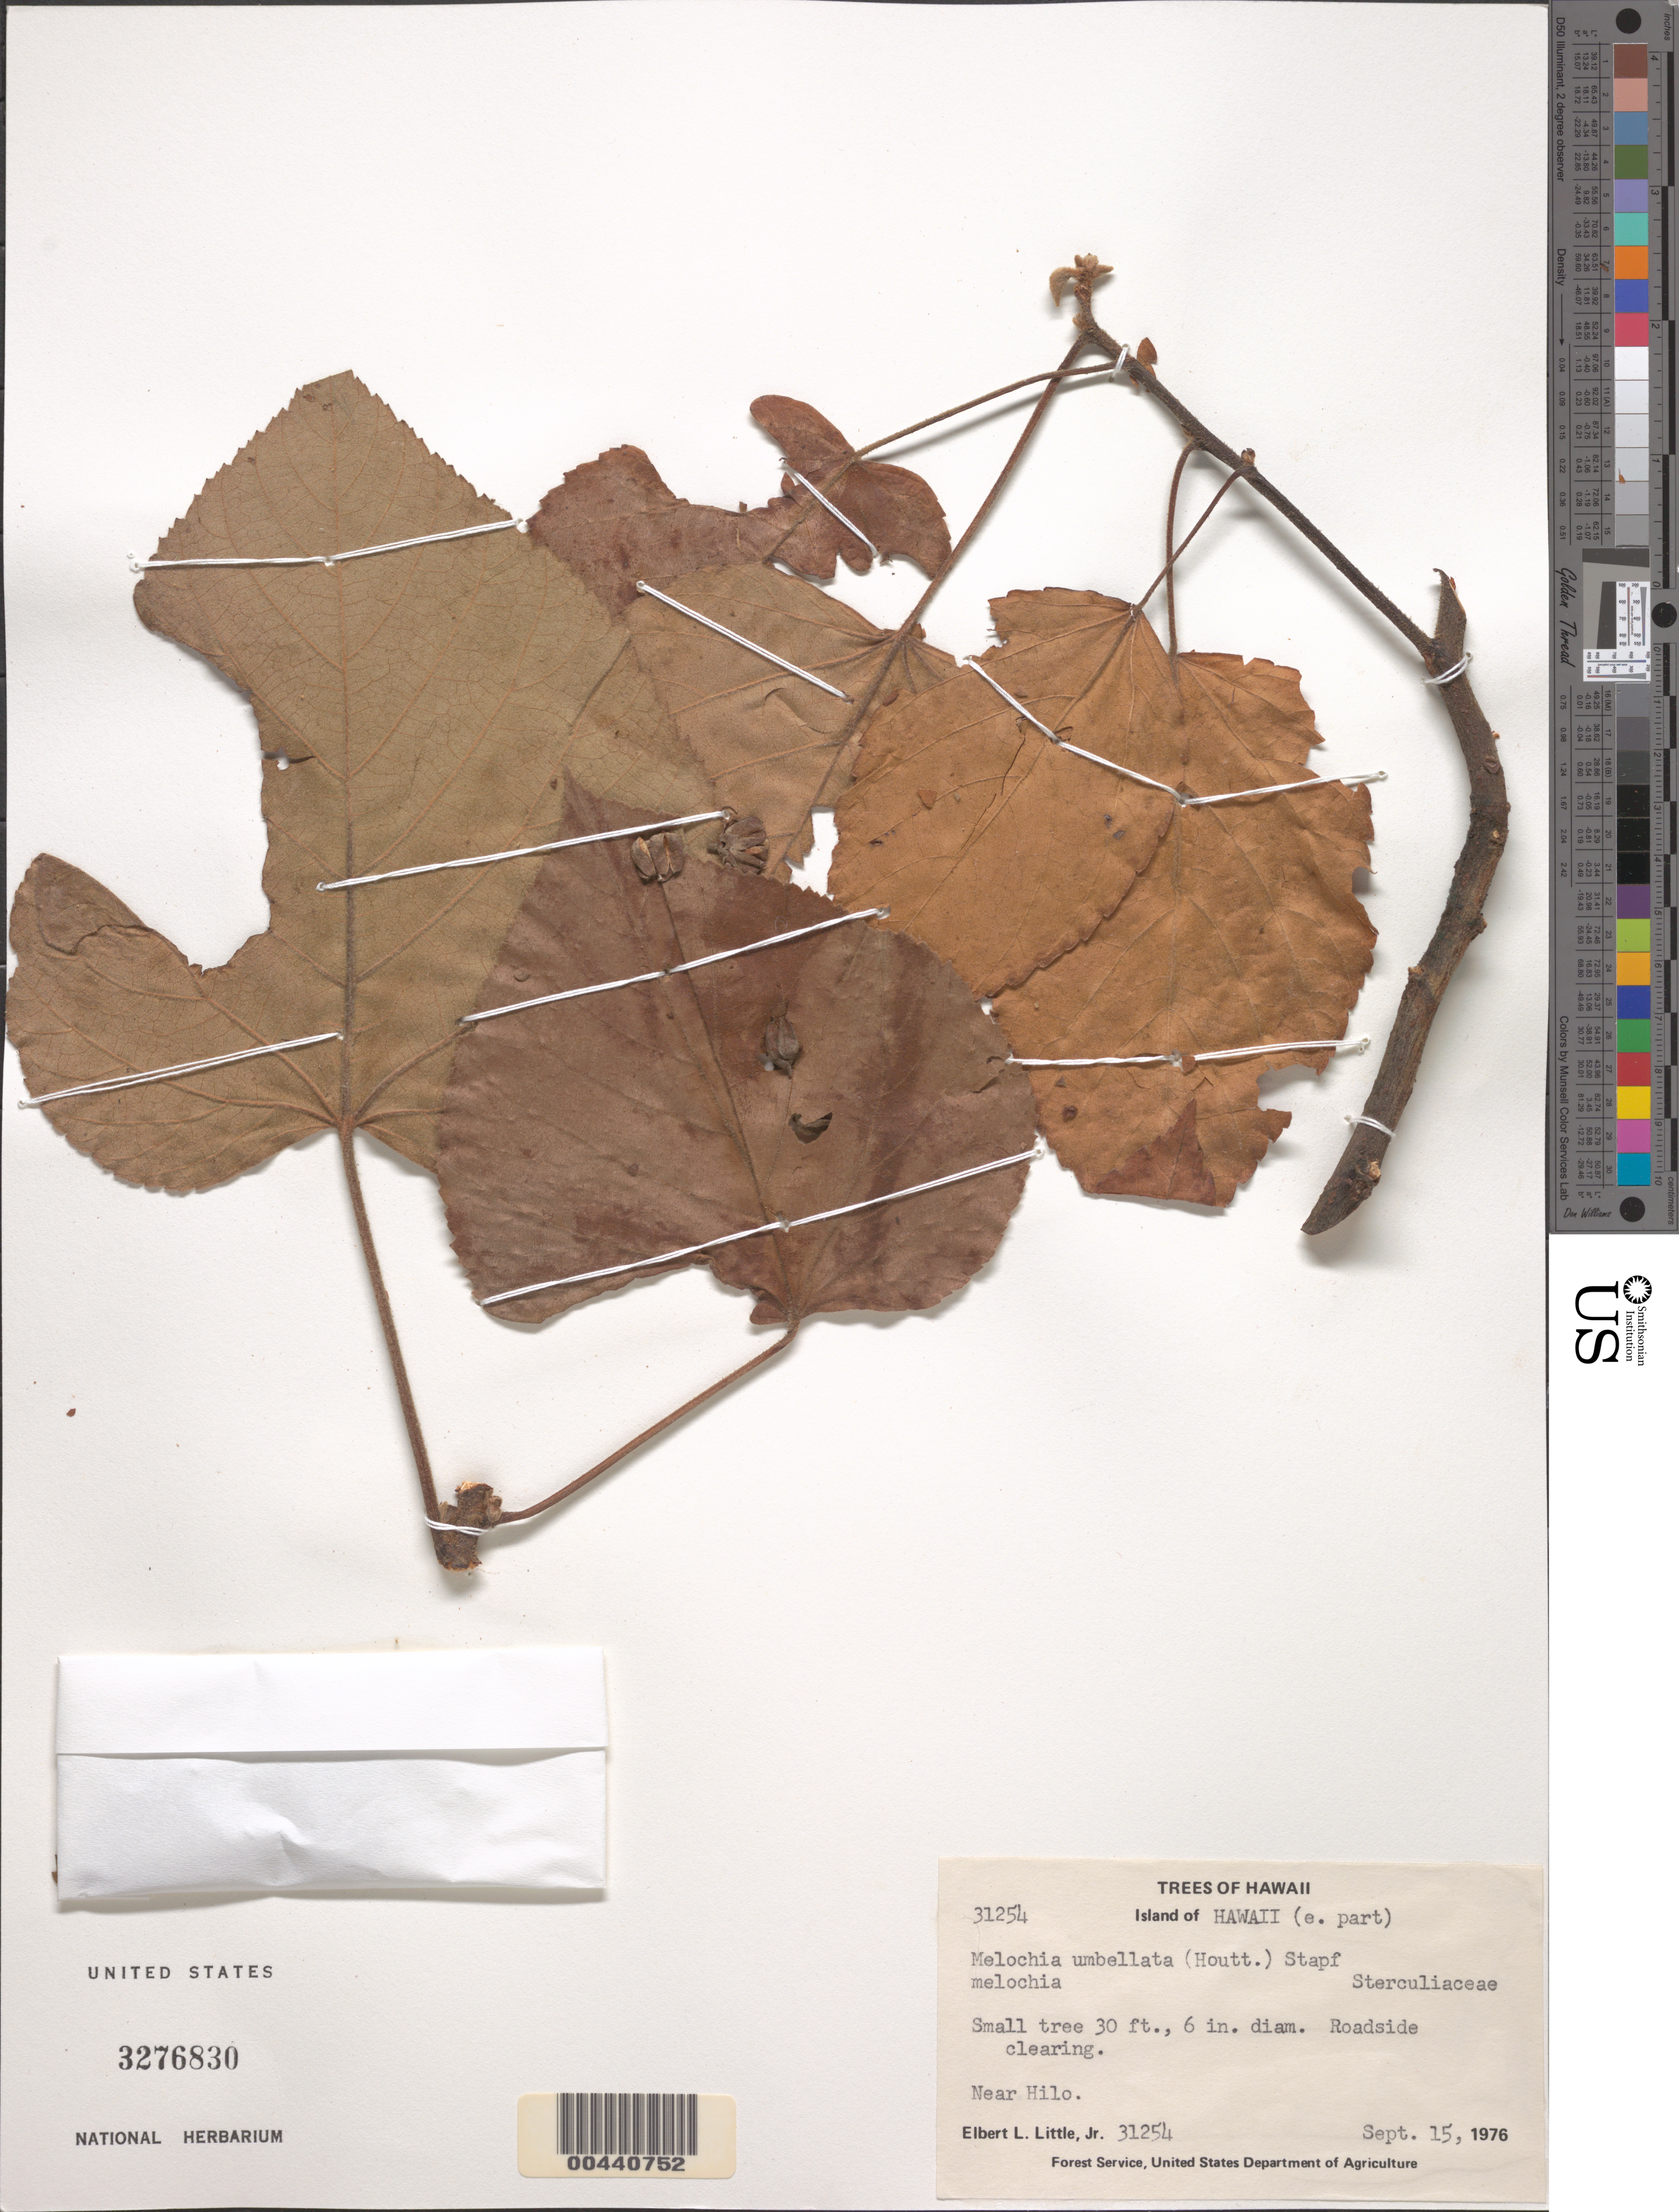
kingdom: Plantae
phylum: Tracheophyta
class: Magnoliopsida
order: Malvales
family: Malvaceae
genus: Melochia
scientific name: Melochia umbellata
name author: Stapf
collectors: E. L. Little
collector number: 31254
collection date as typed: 15 Sep 1976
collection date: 1976-09-15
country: United States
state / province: Hawaii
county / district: Hawaii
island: Hawaii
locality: Roadside clearing, near Hilo, E part of Hawaii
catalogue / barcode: US 3276830